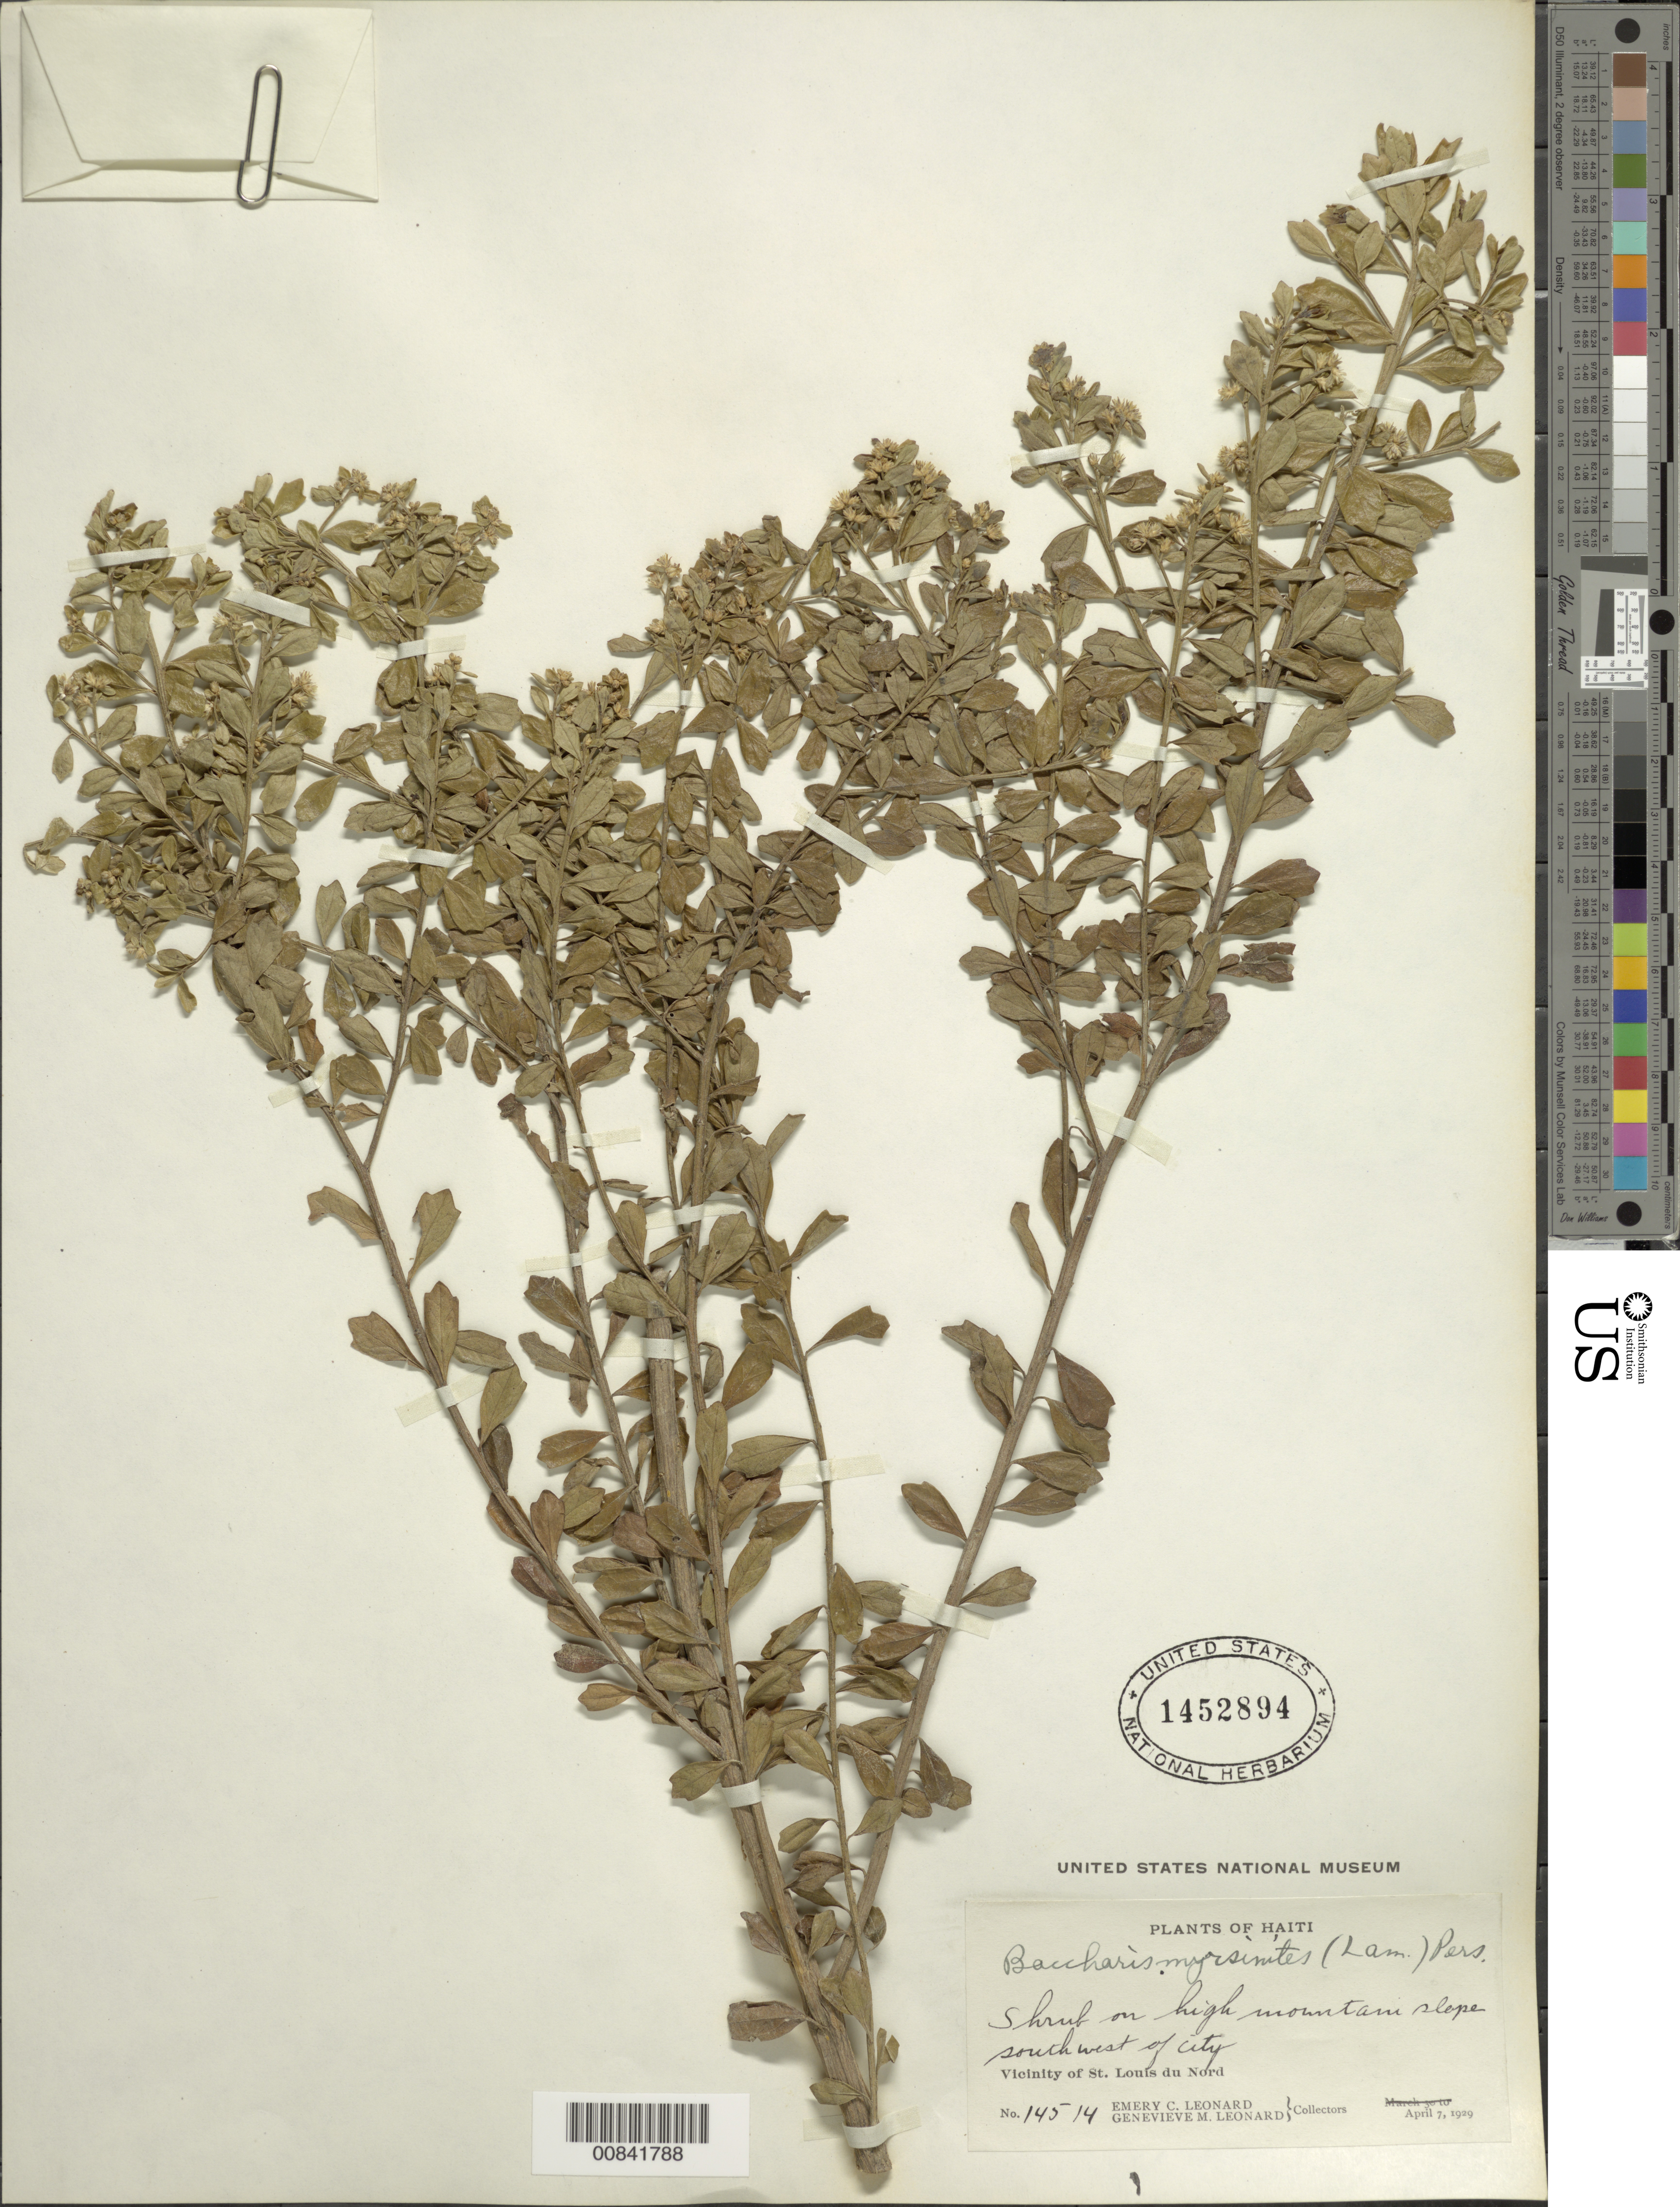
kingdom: Plantae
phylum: Tracheophyta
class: Magnoliopsida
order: Asterales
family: Asteraceae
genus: Baccharis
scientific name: Baccharis myrsinites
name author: Pers.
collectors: E. C. Leonard & G. M. Leonard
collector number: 14514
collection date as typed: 07 Apr 1929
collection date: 1929-04-07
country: Haiti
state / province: Nord-Ouest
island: Hispaniola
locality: Vicinity of St. Louis du Nord, SW of city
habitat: High mountain slope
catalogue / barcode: US 1452894